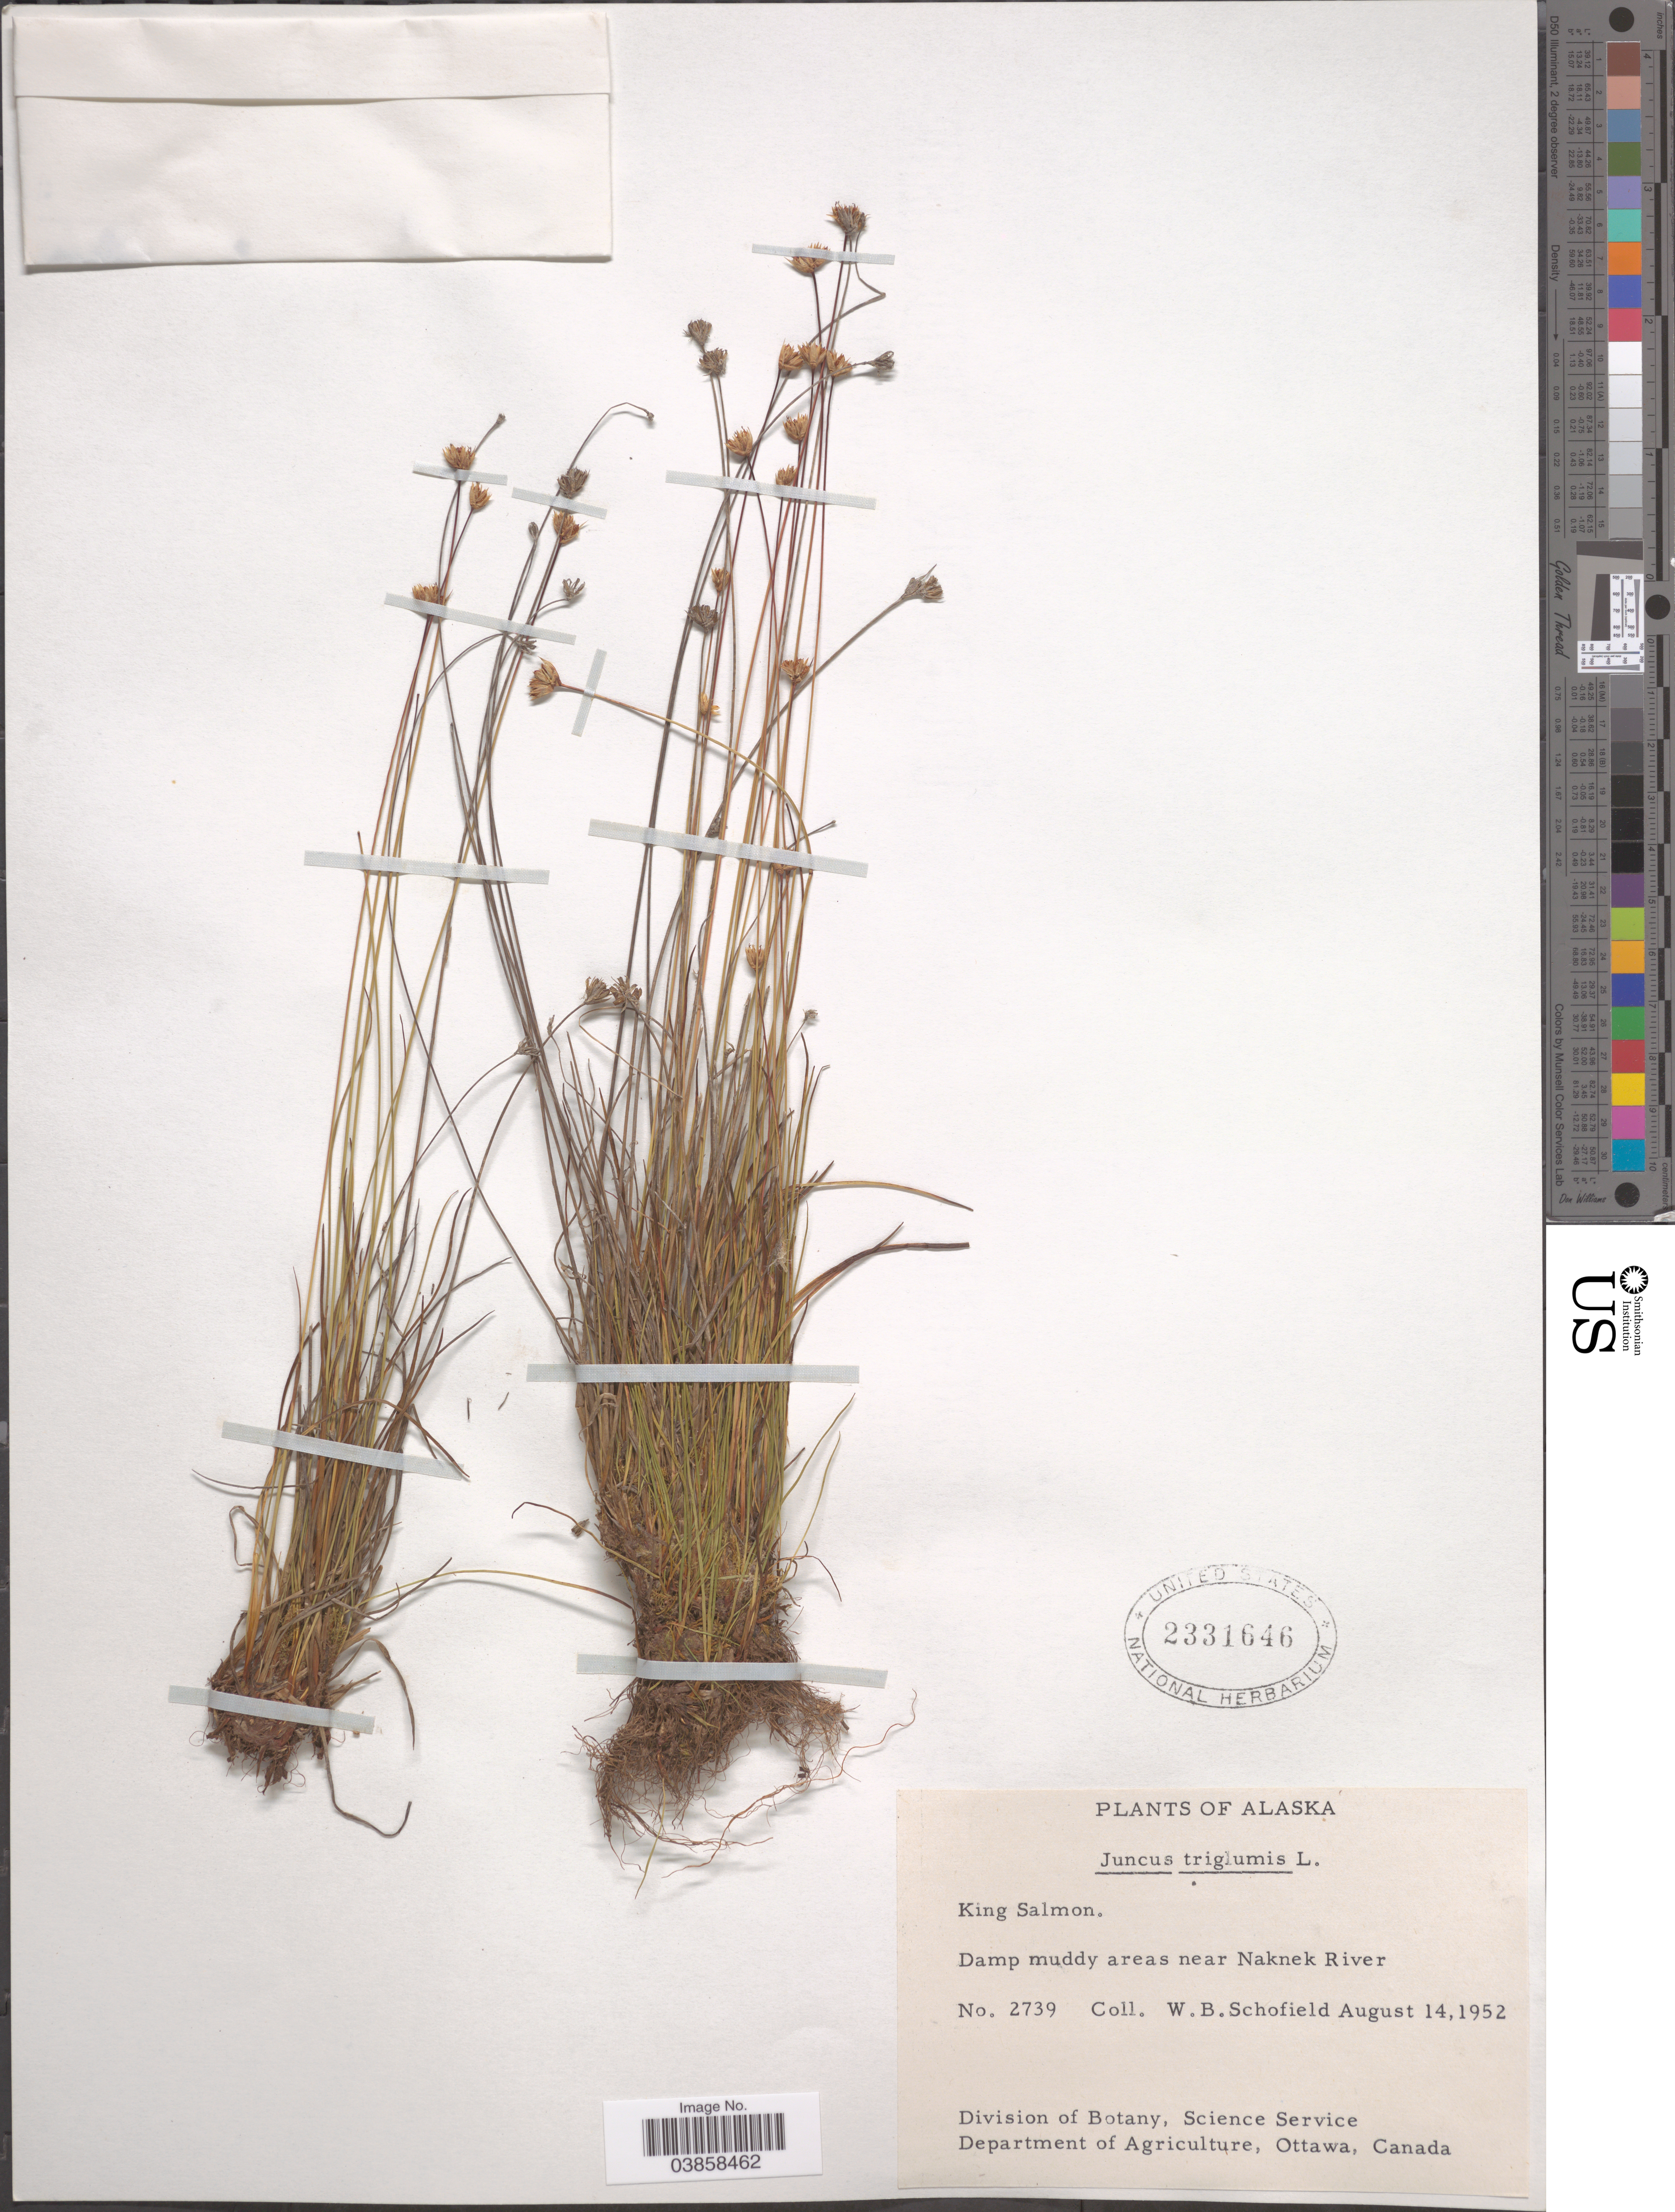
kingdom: Plantae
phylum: Tracheophyta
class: Liliopsida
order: Poales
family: Juncaceae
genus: Juncus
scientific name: Juncus triglumis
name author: L.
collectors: W. Schofield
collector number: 2739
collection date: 1952-08-14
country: United States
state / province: Alaska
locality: King Salmon. Damp muddy areas near Naknek River.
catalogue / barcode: US 2331646